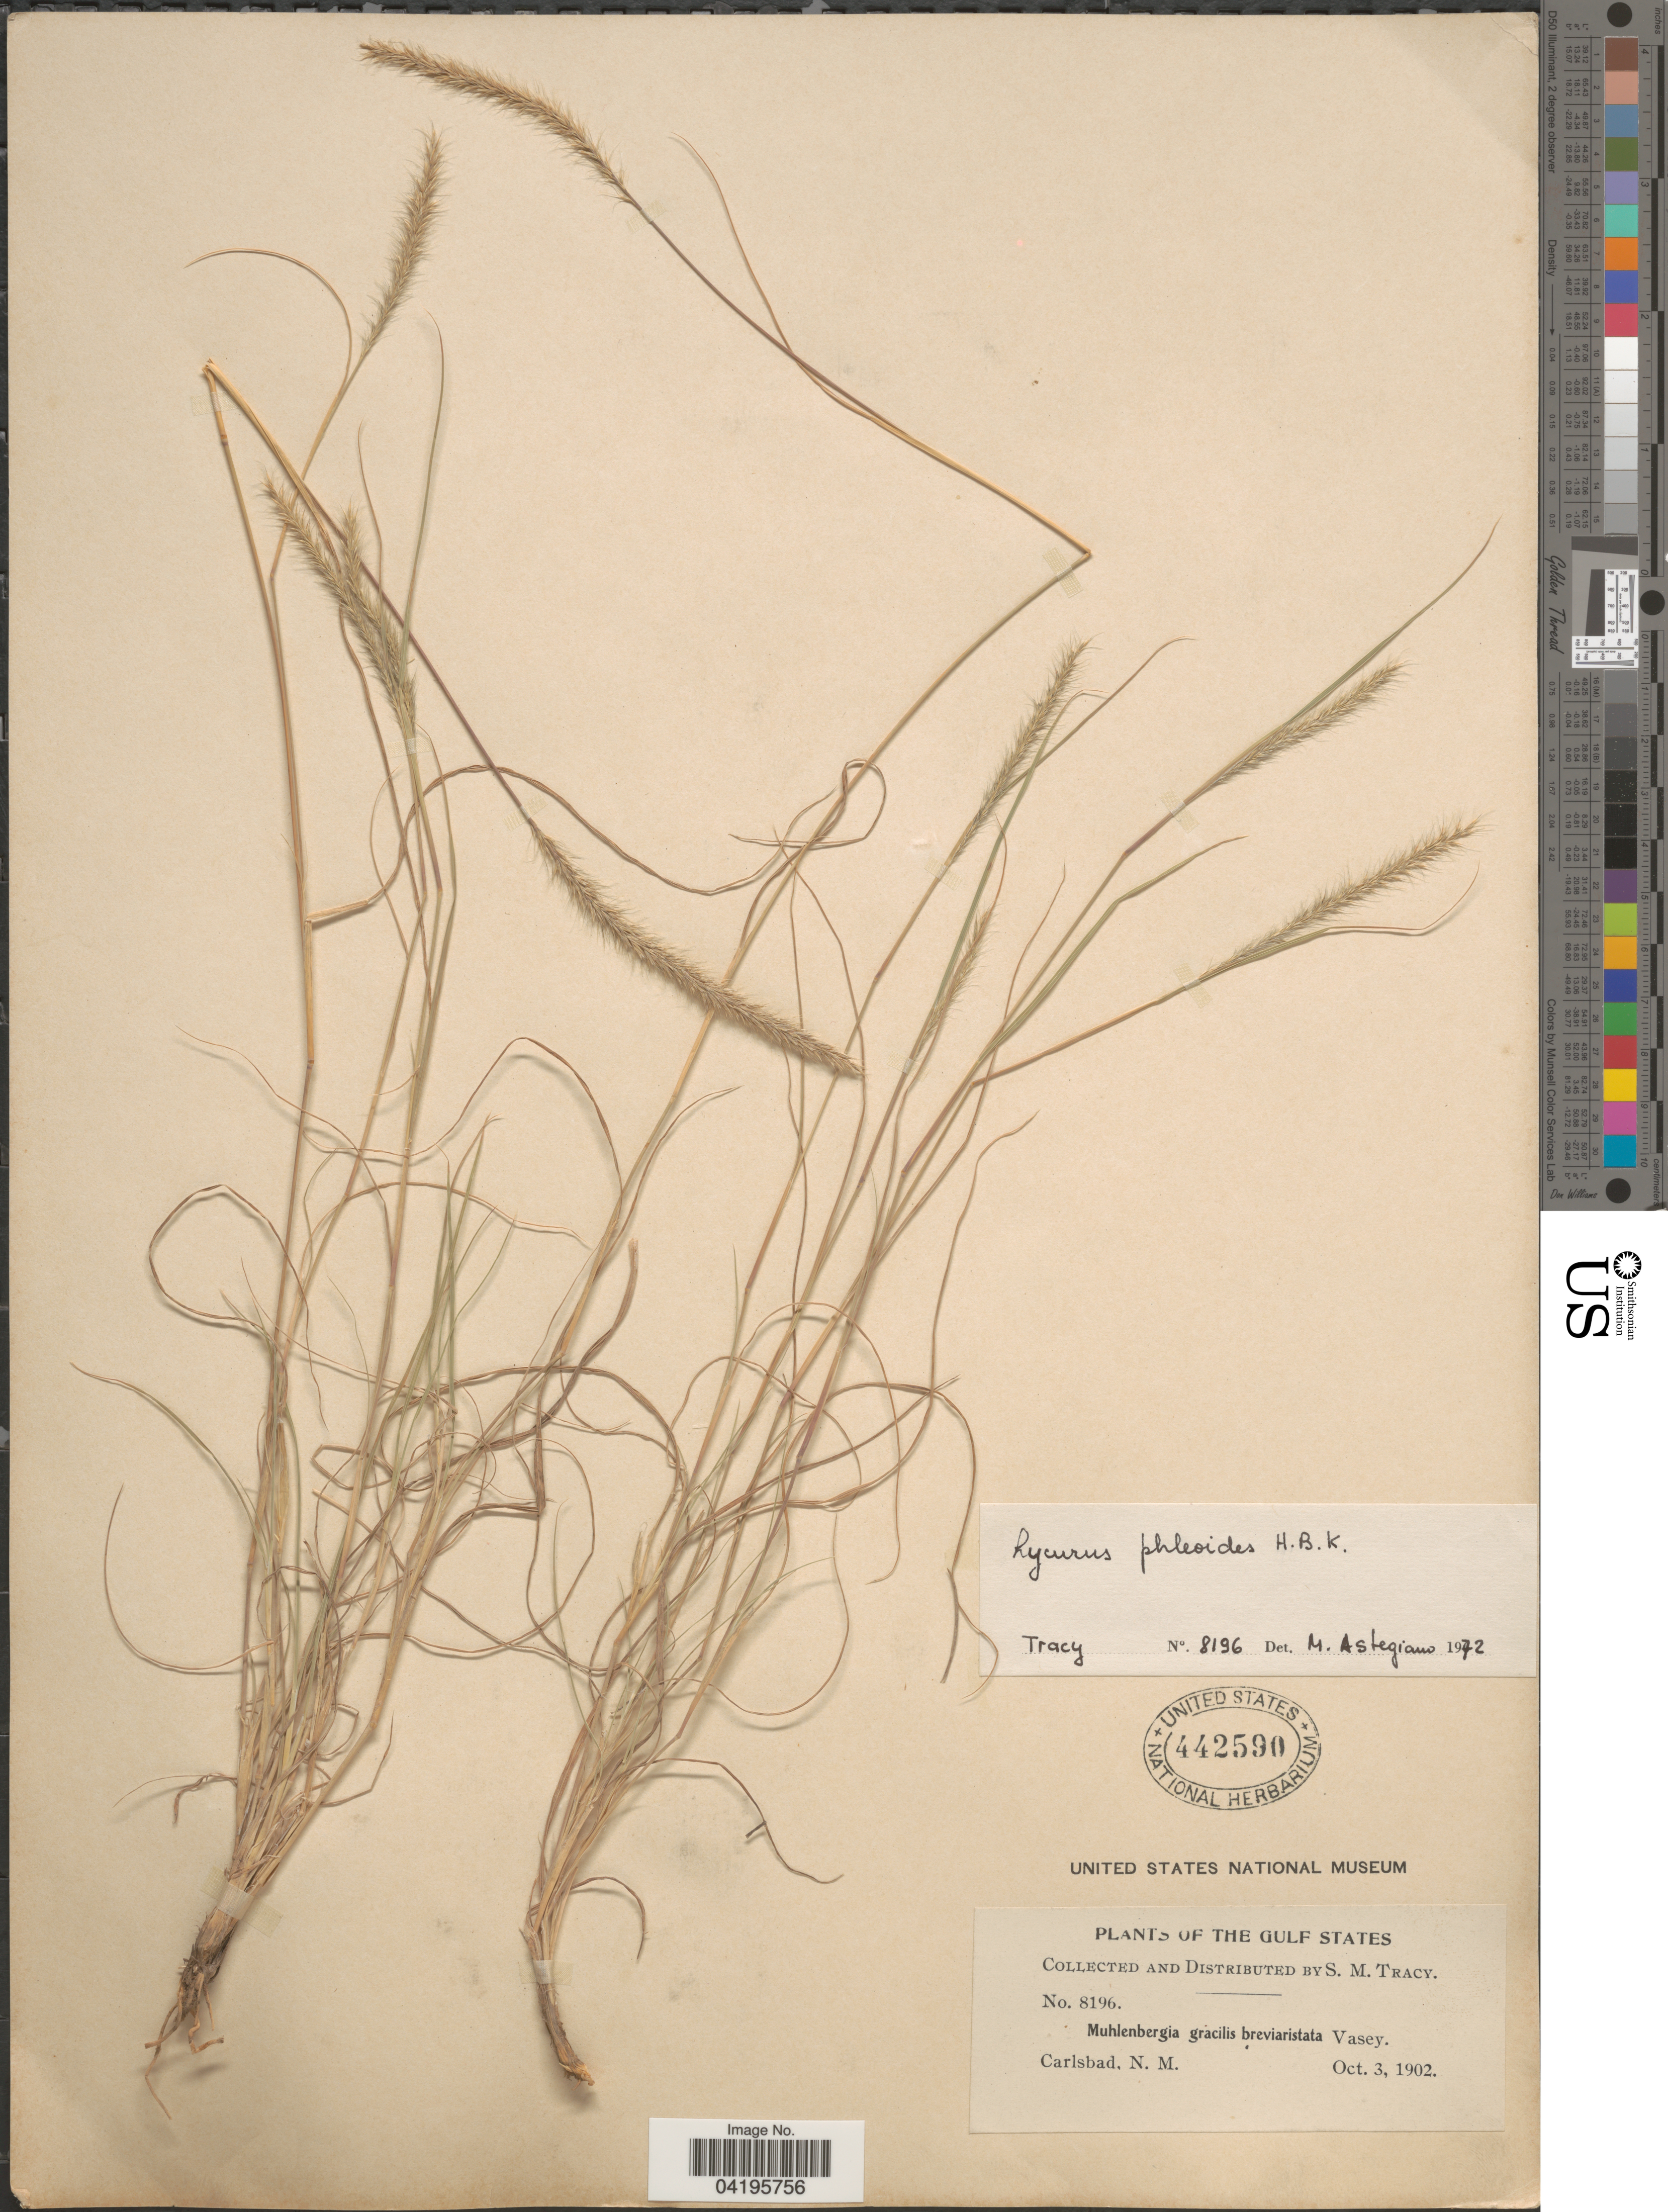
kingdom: Plantae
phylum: Tracheophyta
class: Liliopsida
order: Poales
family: Poaceae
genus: Muhlenbergia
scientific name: Muhlenbergia phleoides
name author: (Kunth) Columbus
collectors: S. M. Tracy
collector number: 8196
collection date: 1902-10-03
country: United States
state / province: New Mexico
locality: The Gulf States. Carlsbad.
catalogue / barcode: US 442590